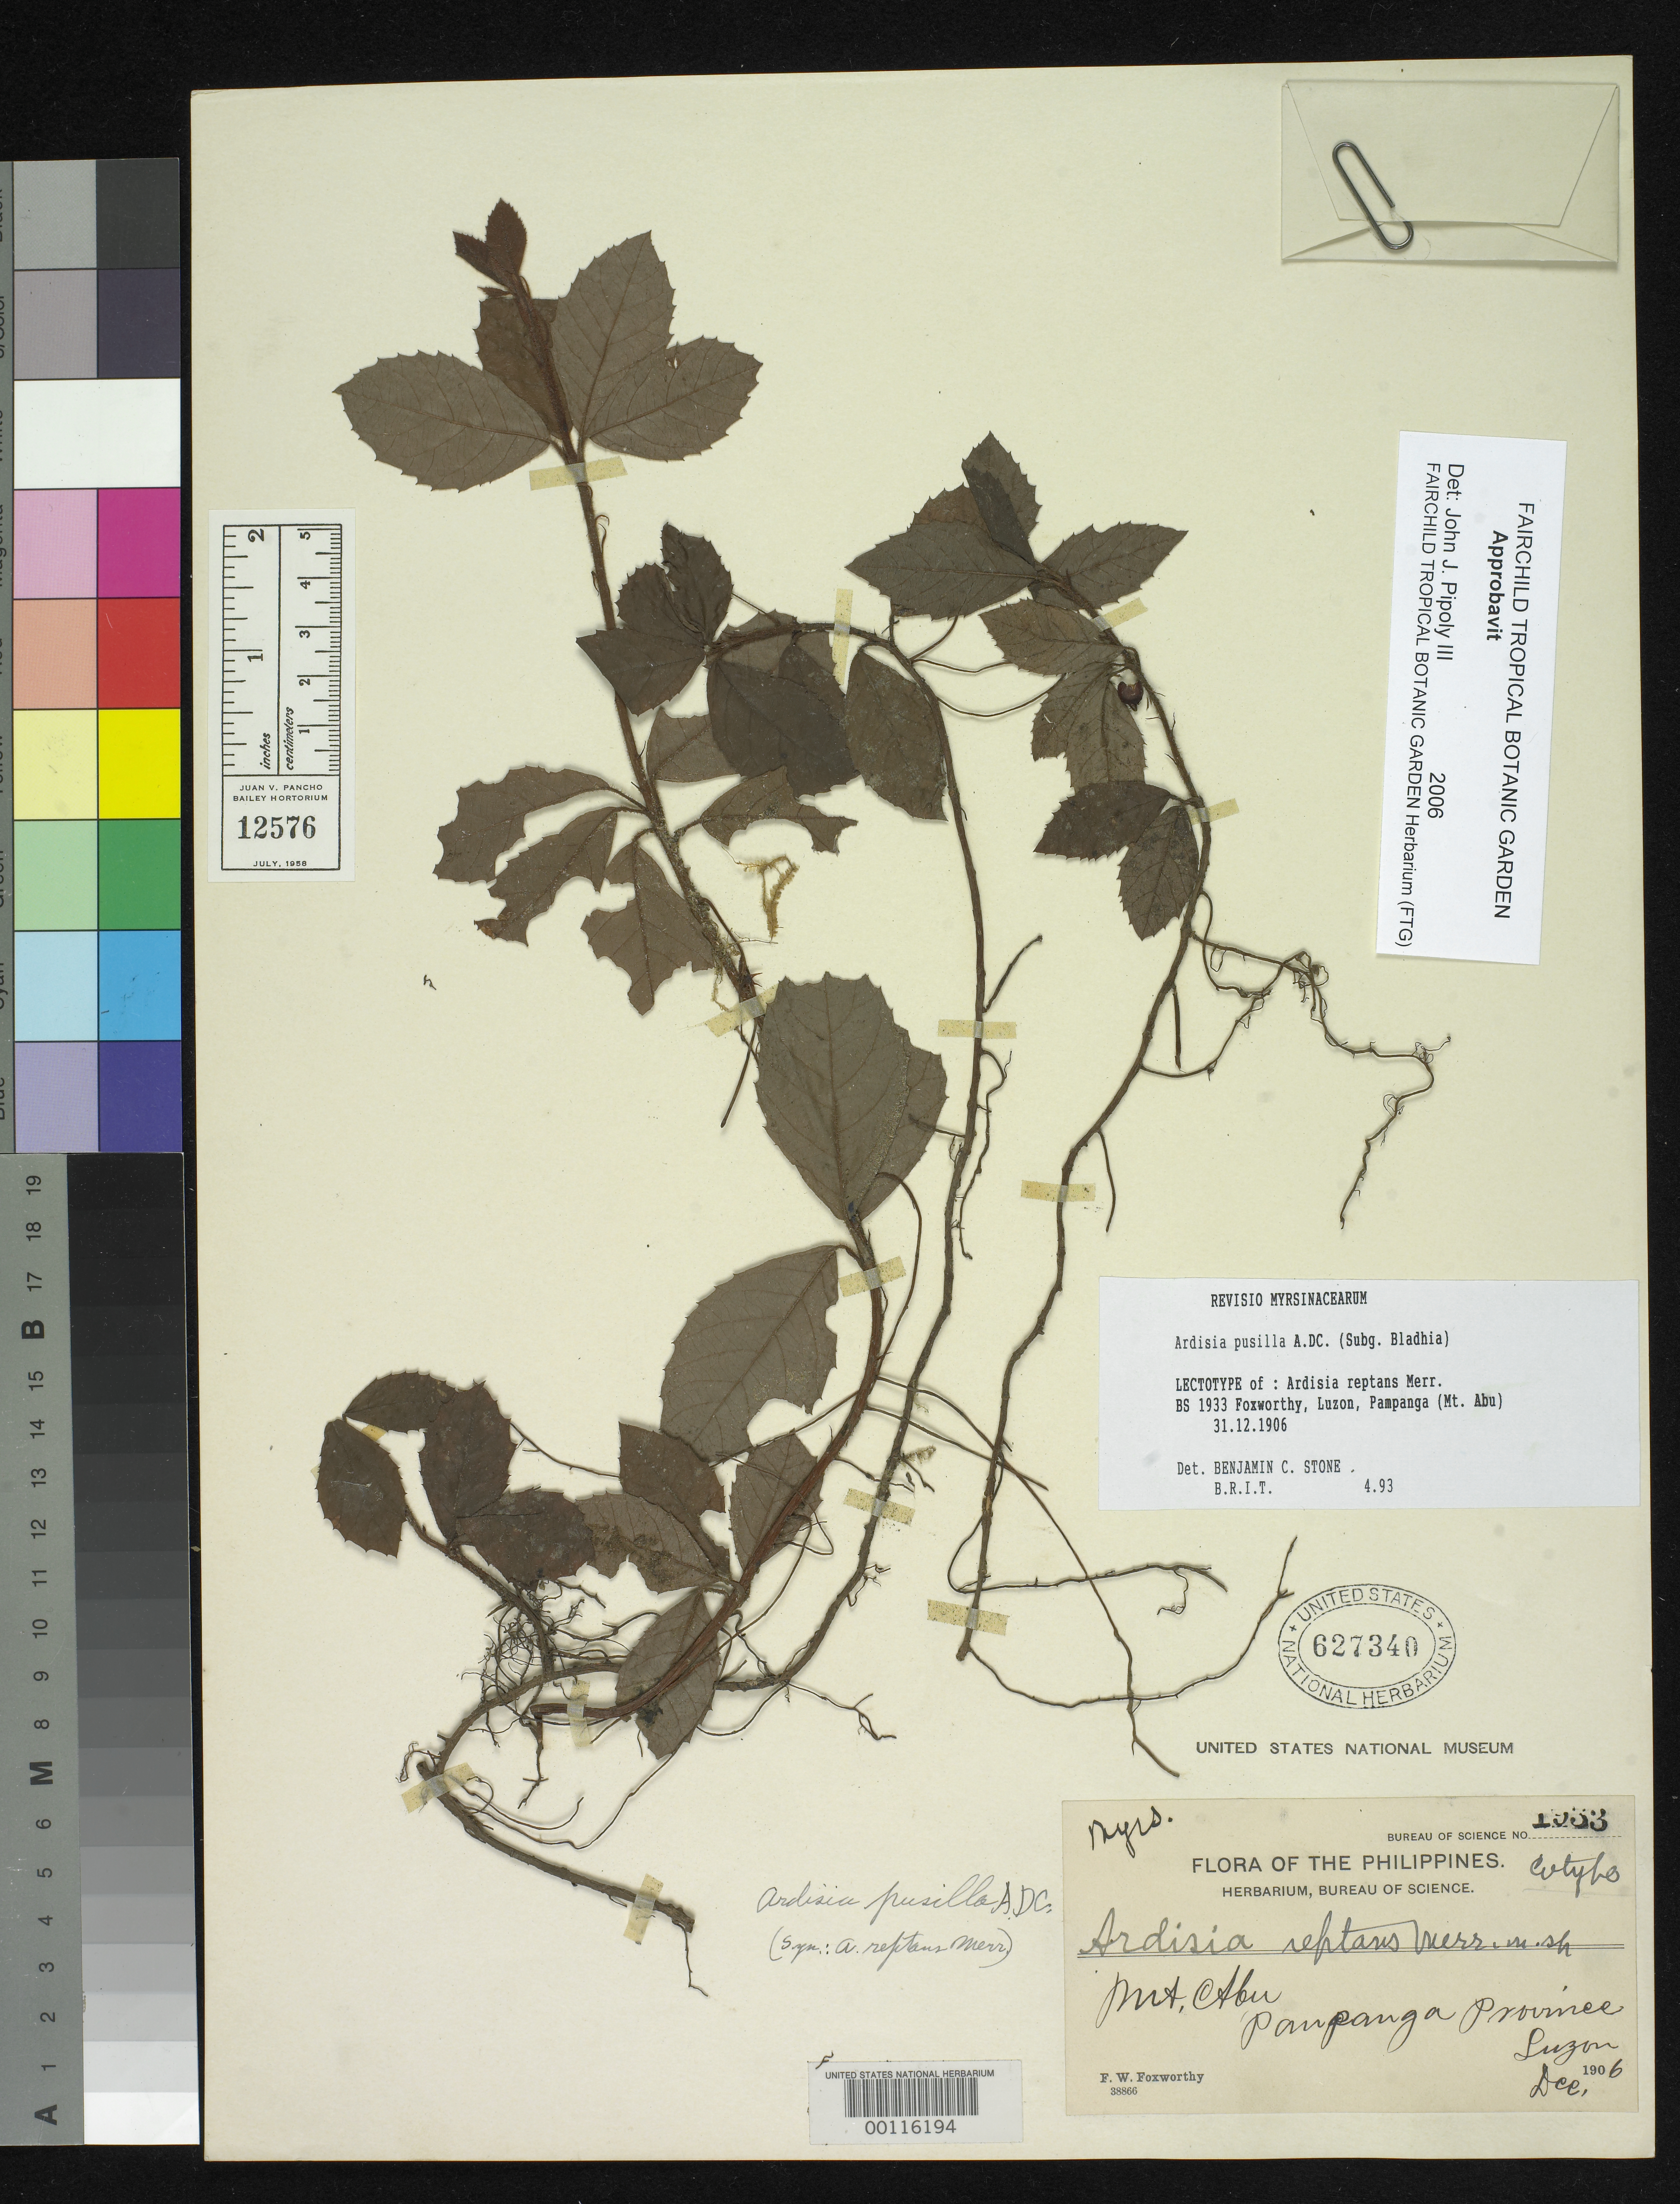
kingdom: Plantae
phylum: Tracheophyta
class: Magnoliopsida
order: Ericales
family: Primulaceae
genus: Ardisia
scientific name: Ardisia reptans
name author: Merr.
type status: Isotype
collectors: F. W. Foxworthy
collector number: Bur. Sci. 1933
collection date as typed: Dec 1906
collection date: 1906-12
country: Philippines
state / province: Central Luzon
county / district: Pampanga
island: Luzon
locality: Mount Abu.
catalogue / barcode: US 627340